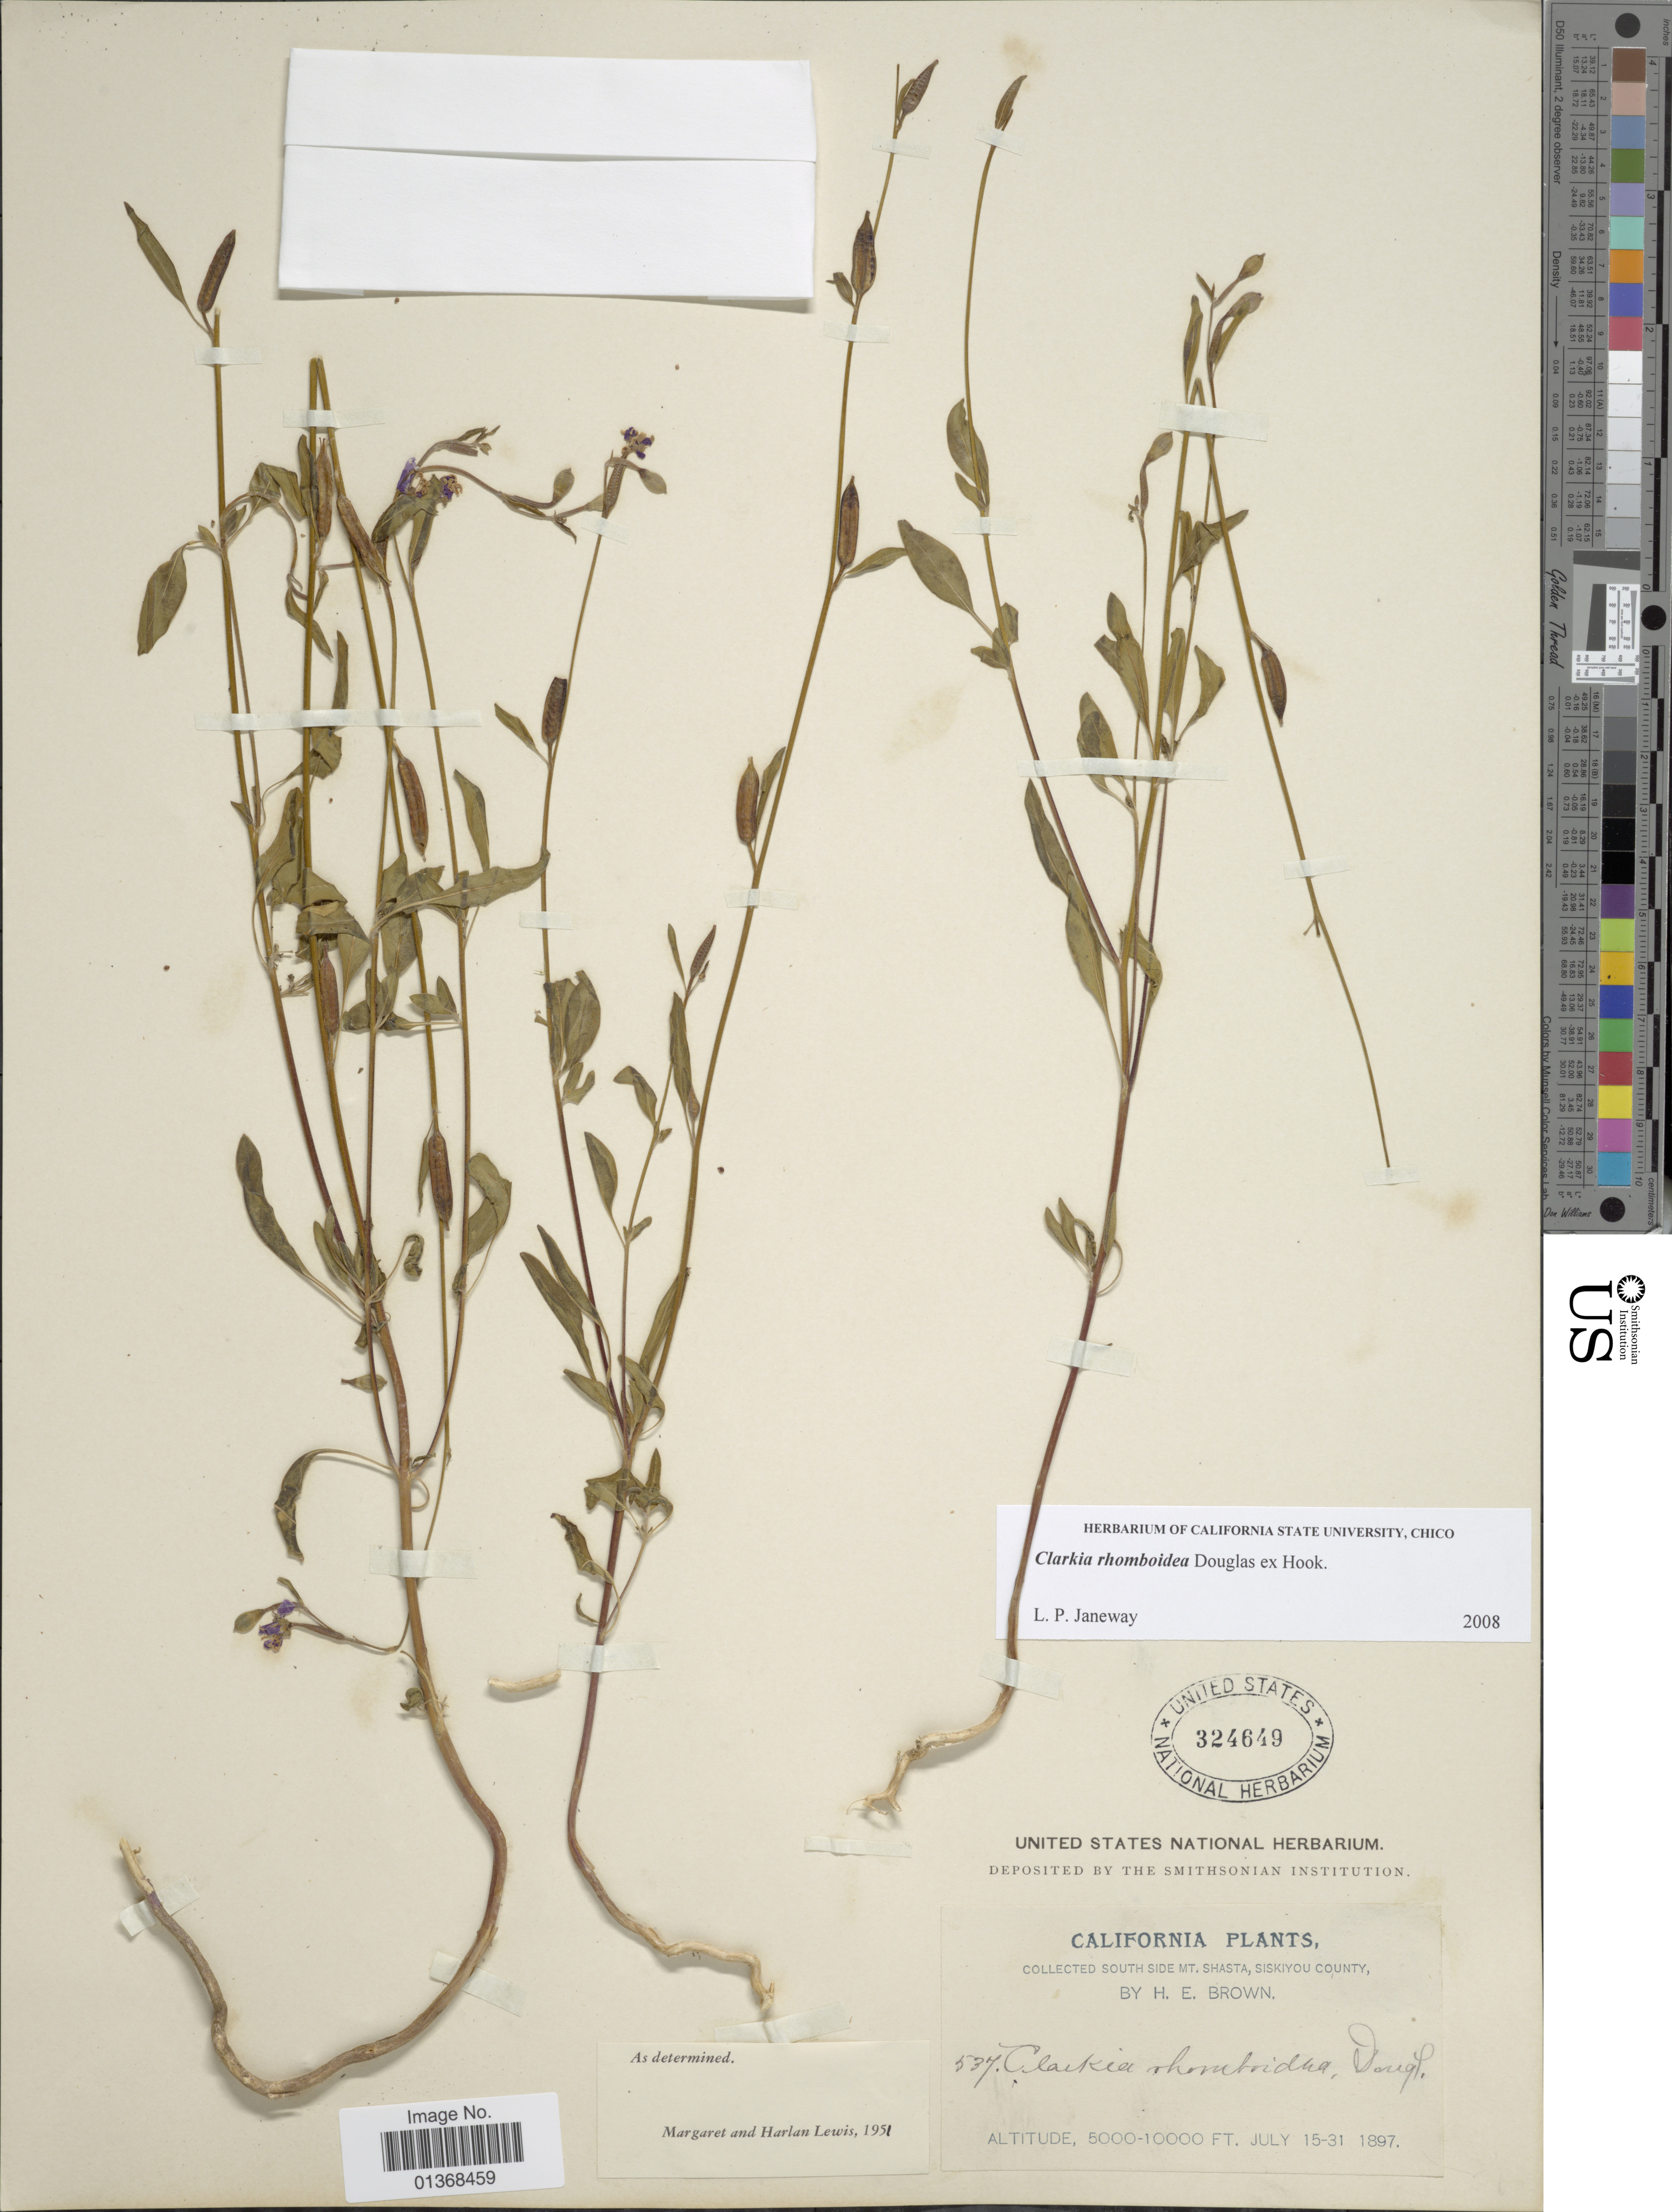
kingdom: Plantae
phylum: Tracheophyta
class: Magnoliopsida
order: Myrtales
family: Onagraceae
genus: Clarkia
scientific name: Clarkia rhomboidea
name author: Douglas ex Hook.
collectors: H. E. Brown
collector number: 537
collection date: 1897-07-15/1897-07-31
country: United States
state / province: California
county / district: Siskiyou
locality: South side Mt. Shasta, Siskiyou County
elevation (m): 1524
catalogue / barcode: US 324649